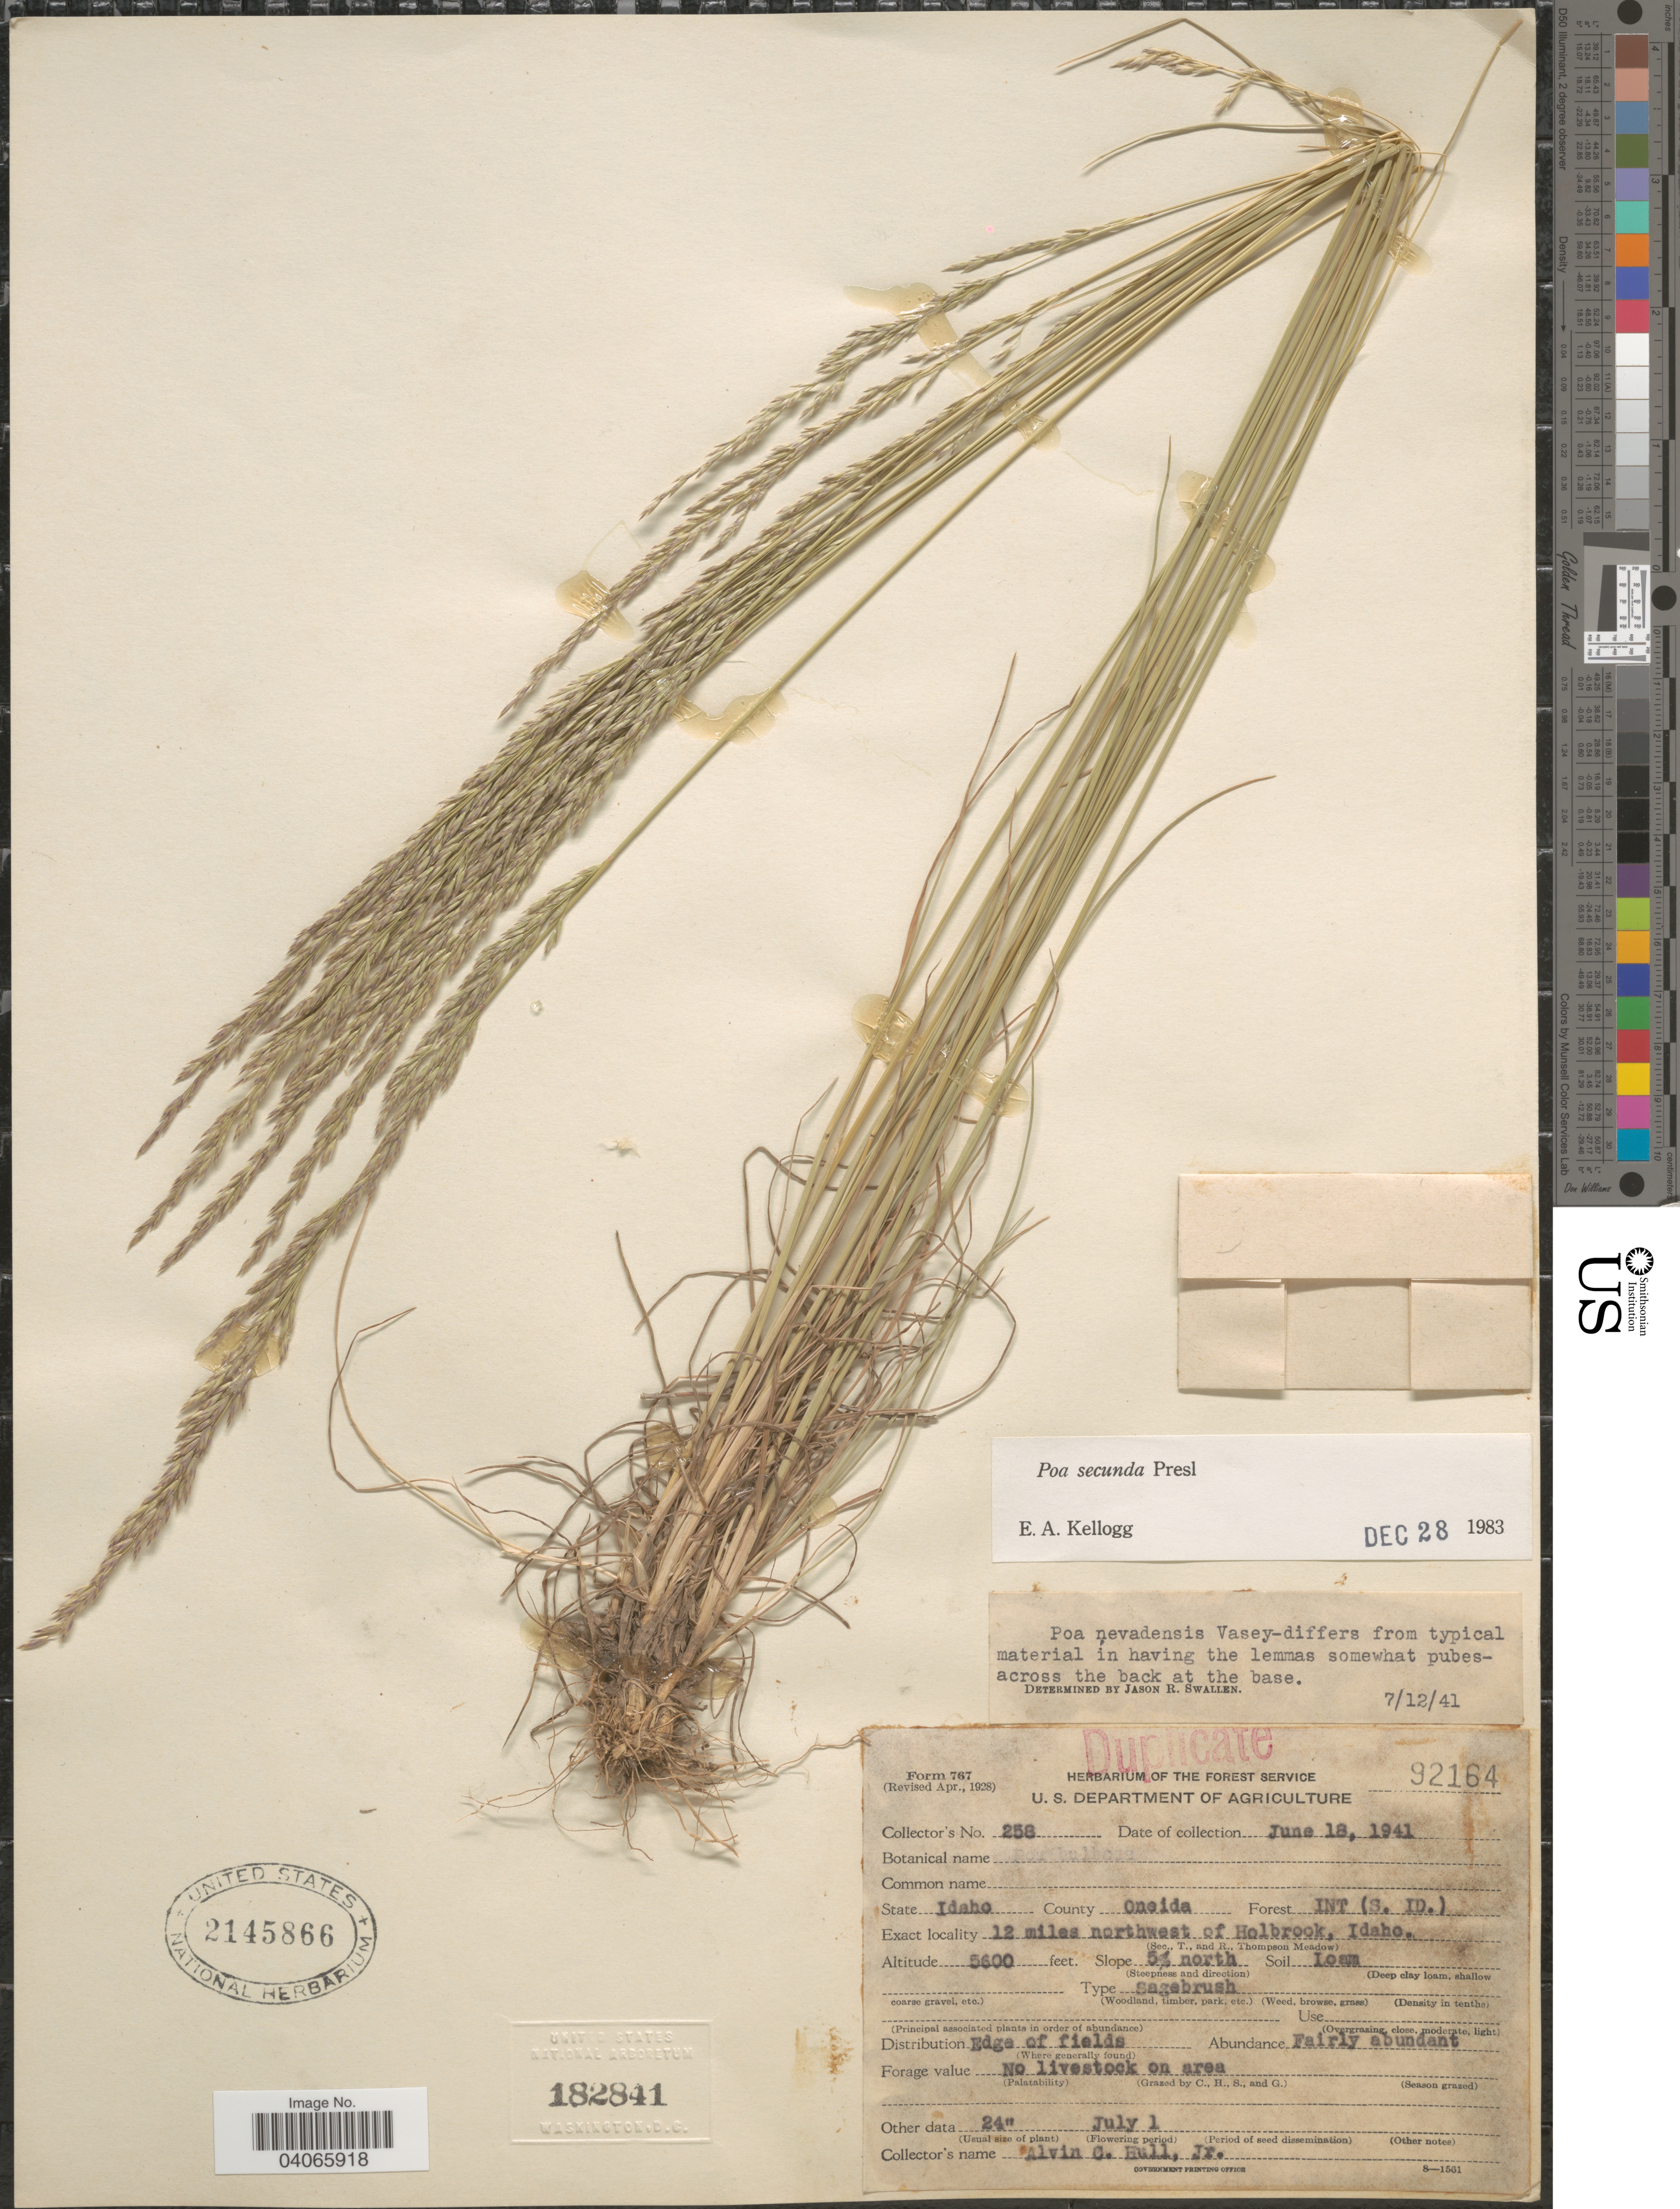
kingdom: Plantae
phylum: Tracheophyta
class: Liliopsida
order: Poales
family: Poaceae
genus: Poa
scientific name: Poa secunda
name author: J. Presl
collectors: A. Hull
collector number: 258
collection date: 1941-06-18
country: United States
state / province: Idaho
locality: County Oneida. Forest INT (S. ID.). 12 miles northwest of Holbrook. Slope 5% north.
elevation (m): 1707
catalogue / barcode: US 2145866